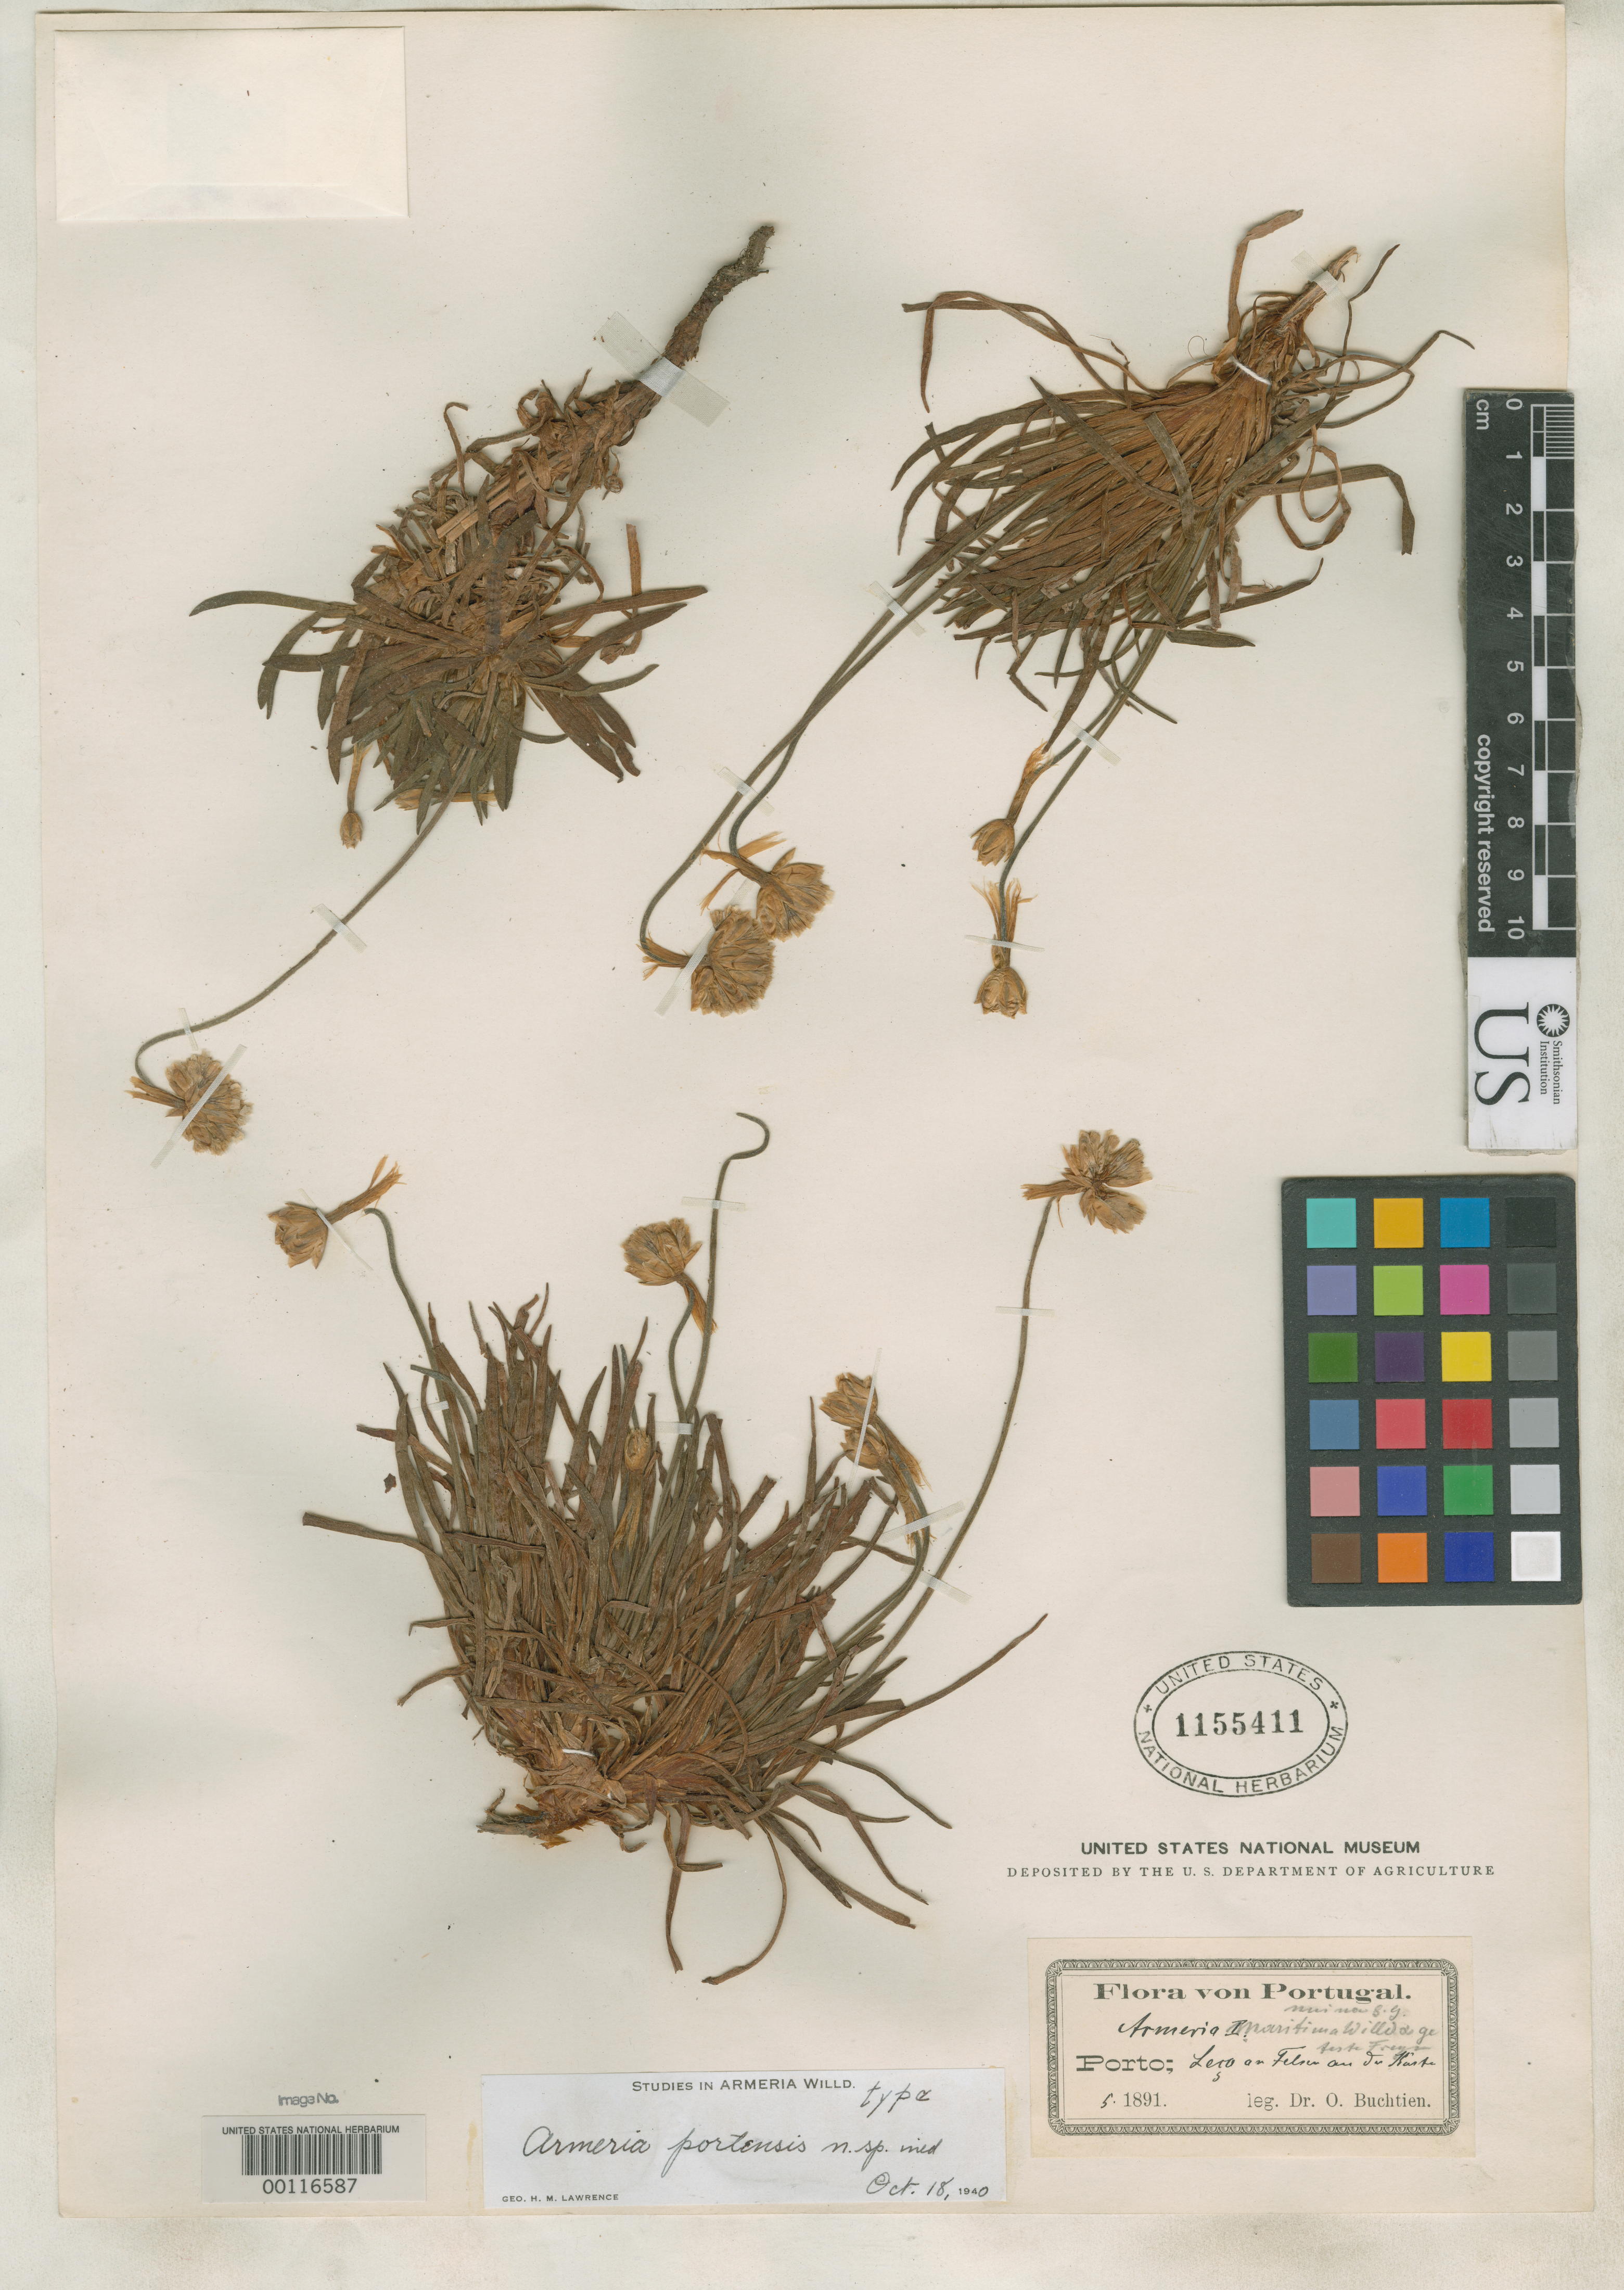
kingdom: Plantae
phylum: Tracheophyta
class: Magnoliopsida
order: Caryophyllales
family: Plumbaginaceae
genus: Armeria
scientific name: Armeria portensis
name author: G.H.M. Lawr.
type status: Holotype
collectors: O. Buchtien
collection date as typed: May 1891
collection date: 1891-05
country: Portugal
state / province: Porto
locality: Lero.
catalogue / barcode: US 1155411